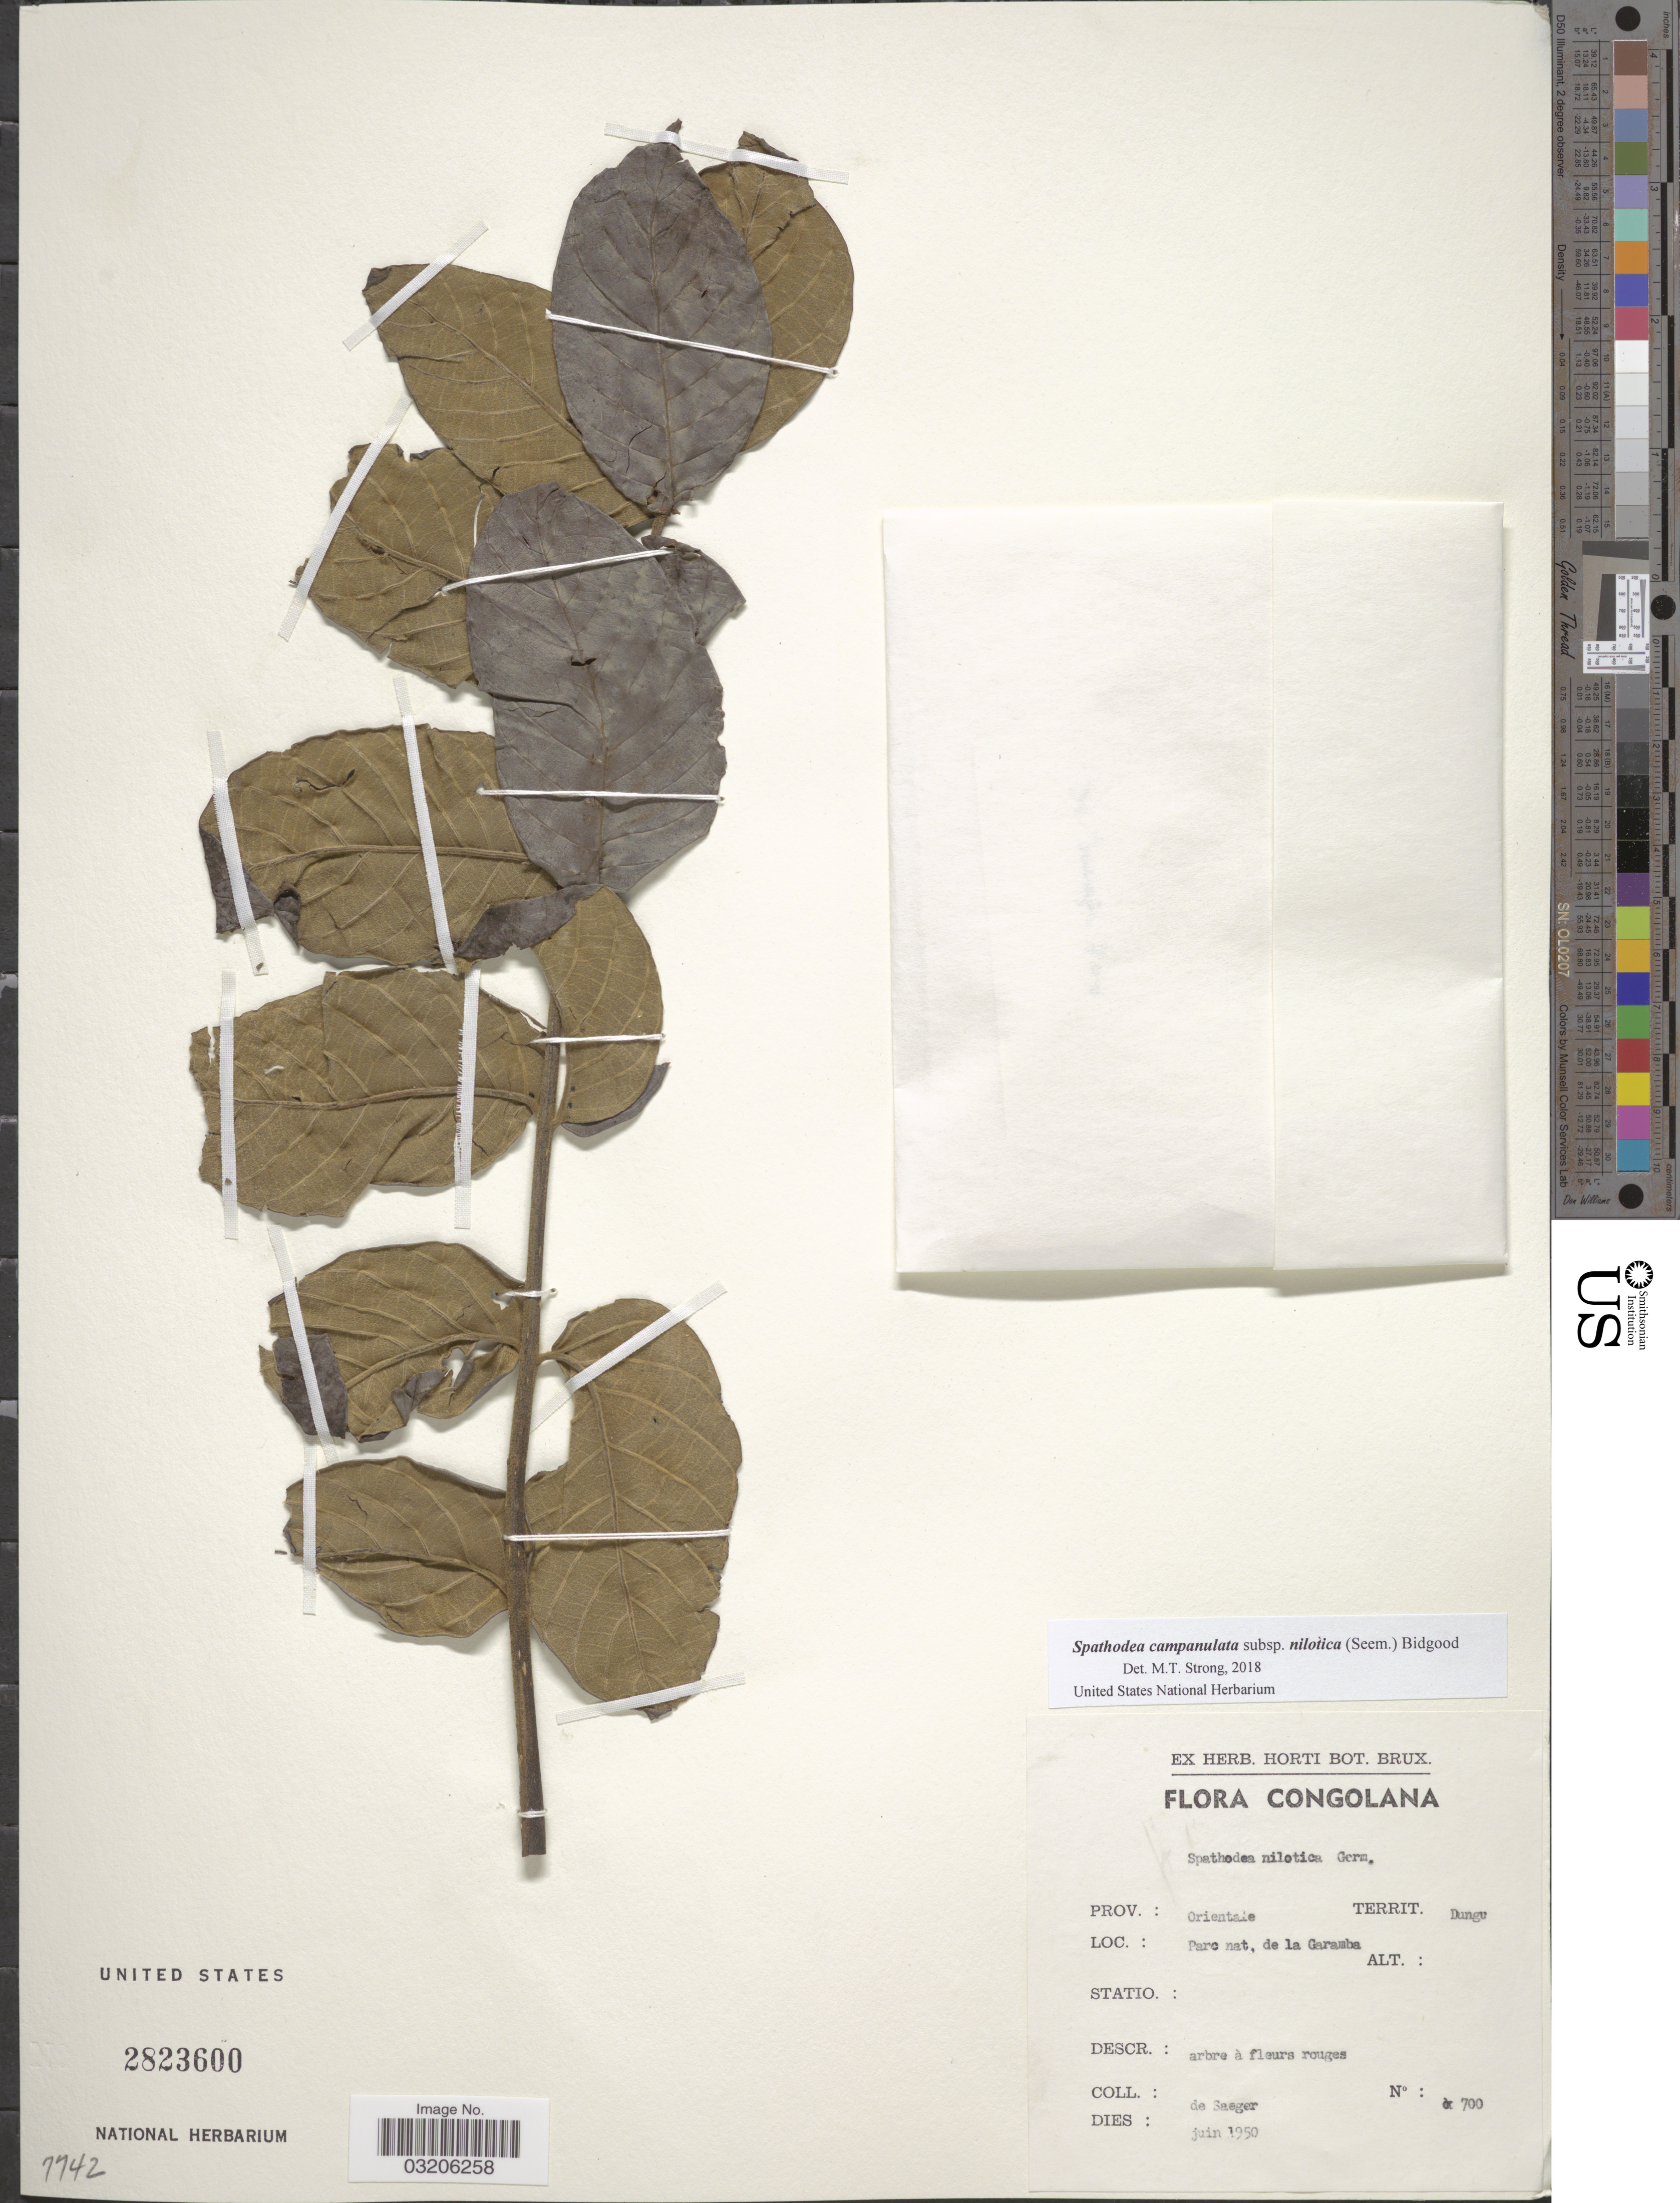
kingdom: Plantae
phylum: Tracheophyta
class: Magnoliopsida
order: Lamiales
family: Bignoniaceae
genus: Spathodea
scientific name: Spathodea campanulata subsp. nilotica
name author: (Seem.) Bidgood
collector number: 700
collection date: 1950-06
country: Congo, Democratic Republic of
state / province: Haut-Uele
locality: Congolana. Territ.: Dungu. Parc nat. de la Garamba.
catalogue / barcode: US 2823600